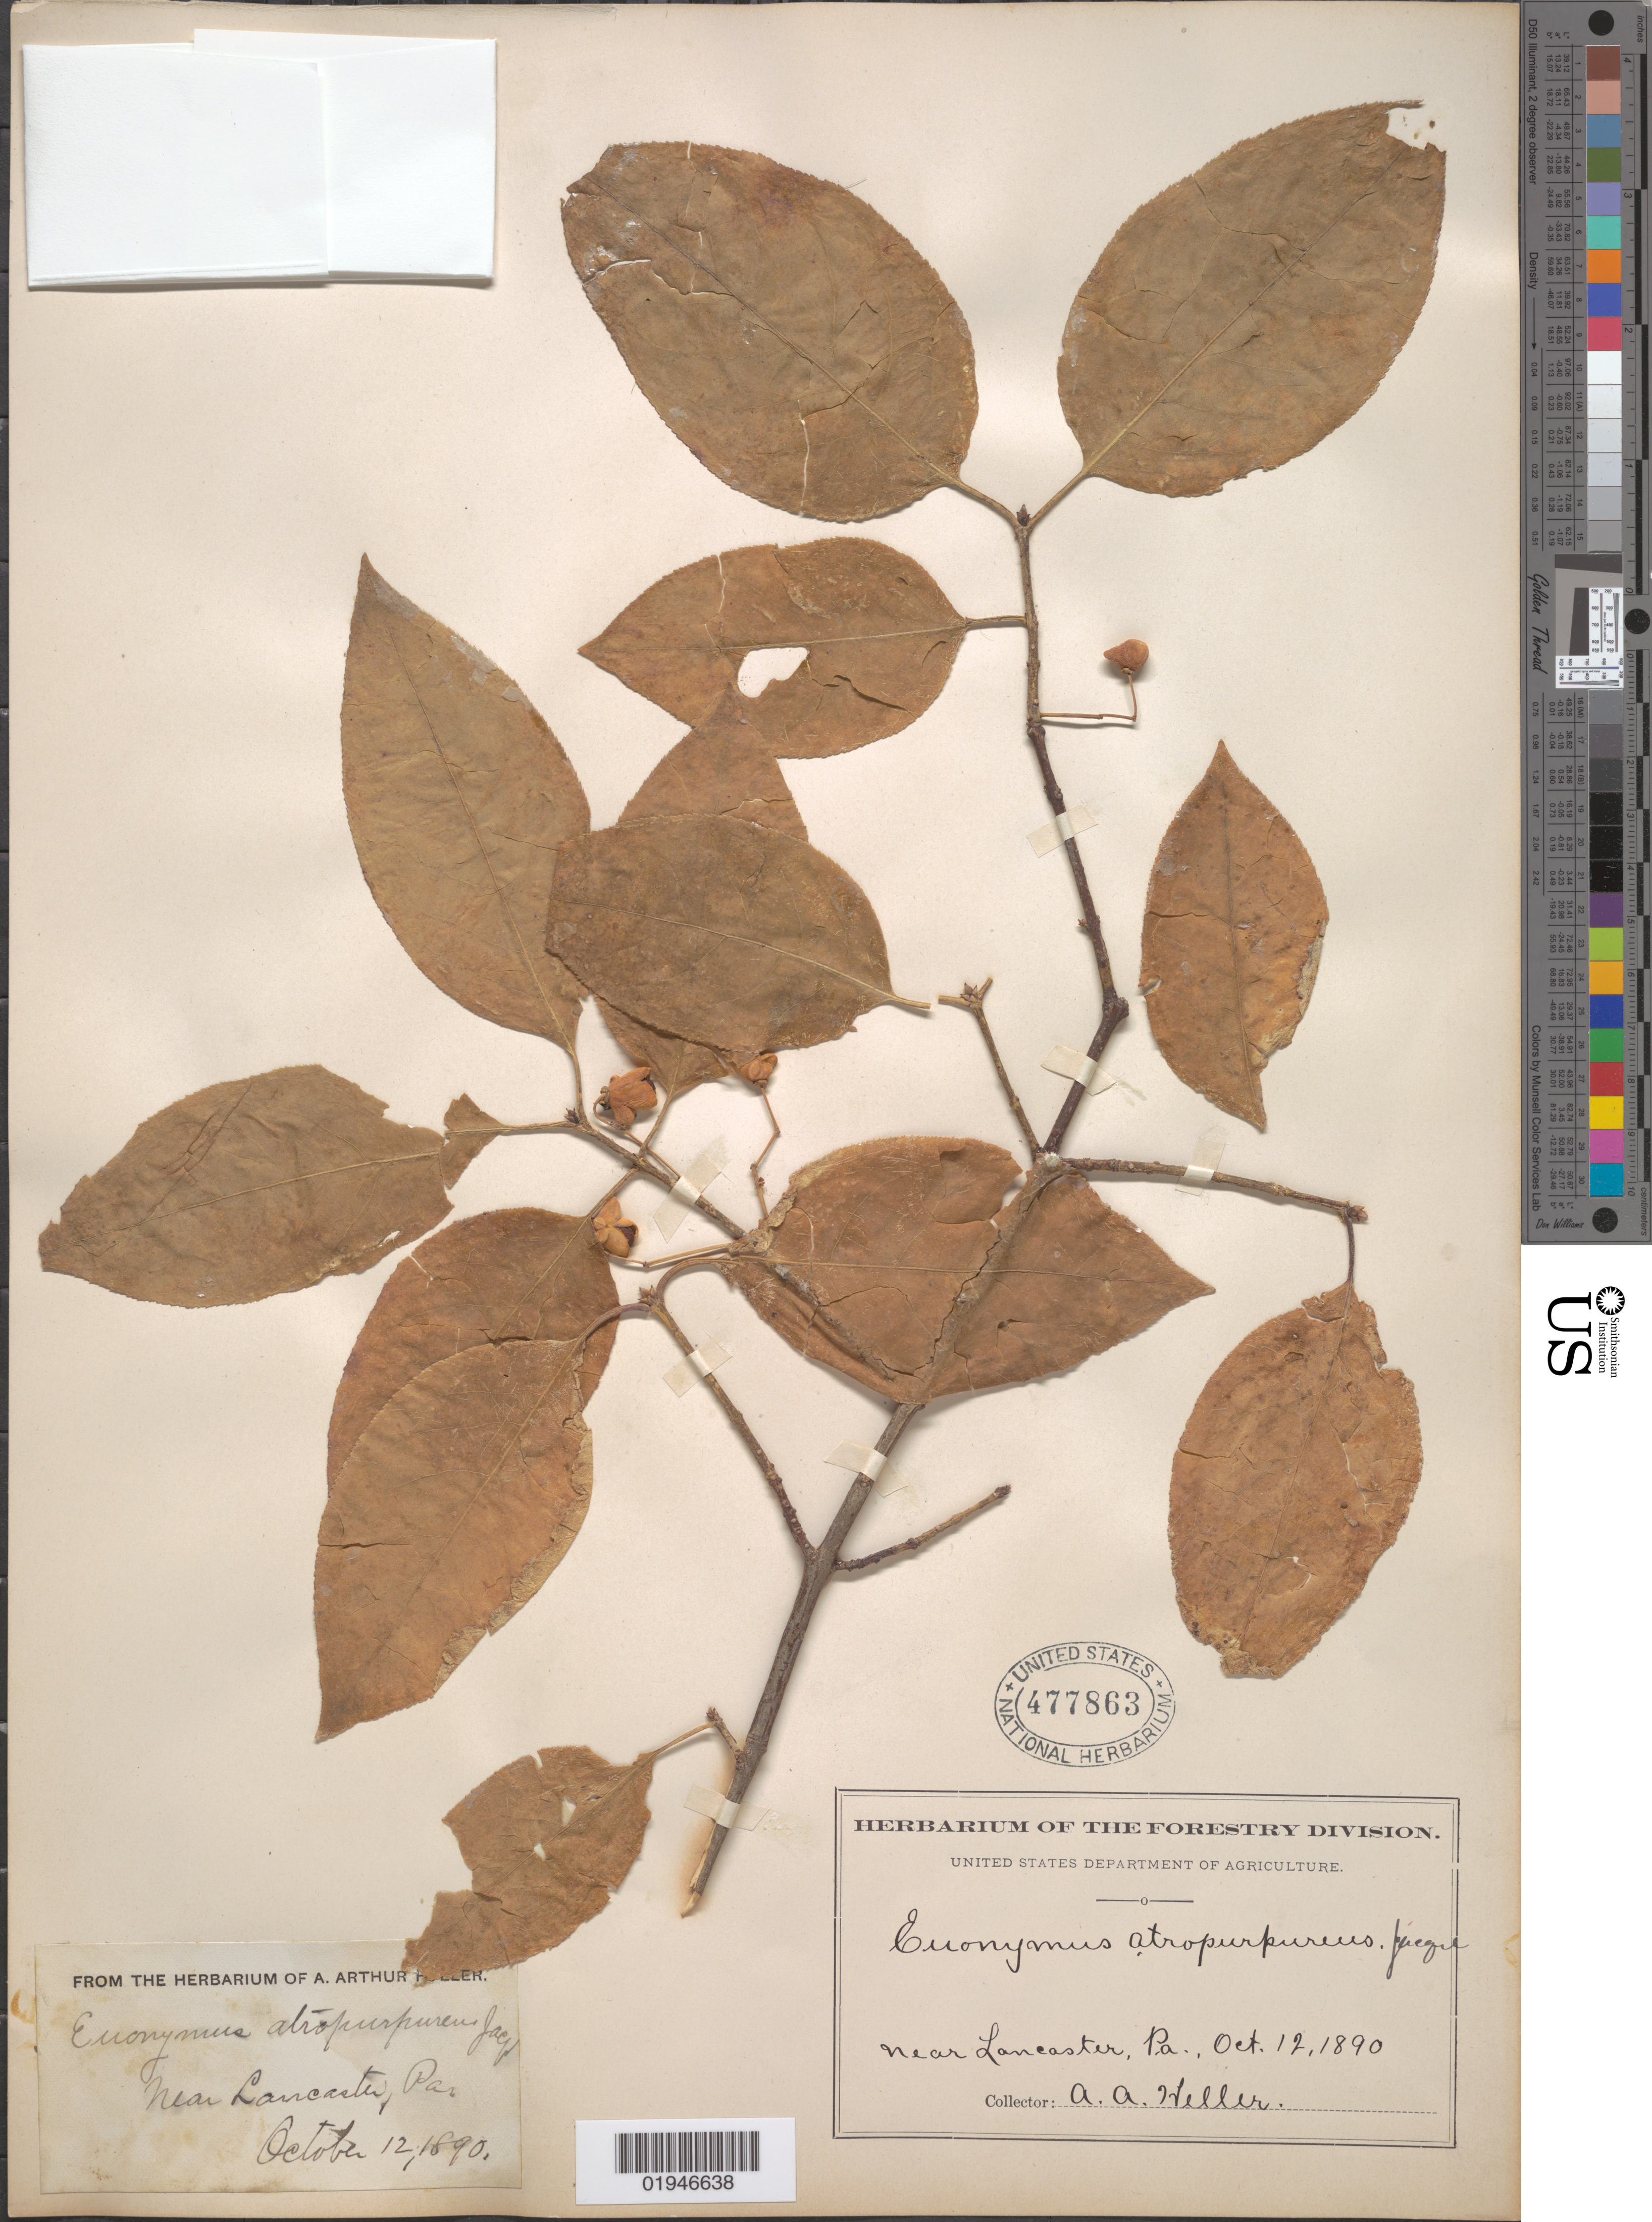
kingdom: Plantae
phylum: Tracheophyta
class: Magnoliopsida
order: Celastrales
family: Celastraceae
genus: Euonymus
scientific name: Euonymus atropurpureus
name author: Jacq.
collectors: A. A. Heller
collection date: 1890-10-12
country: United States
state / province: Pennsylvania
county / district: Lancaster County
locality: Lancaster, near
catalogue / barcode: US 477863